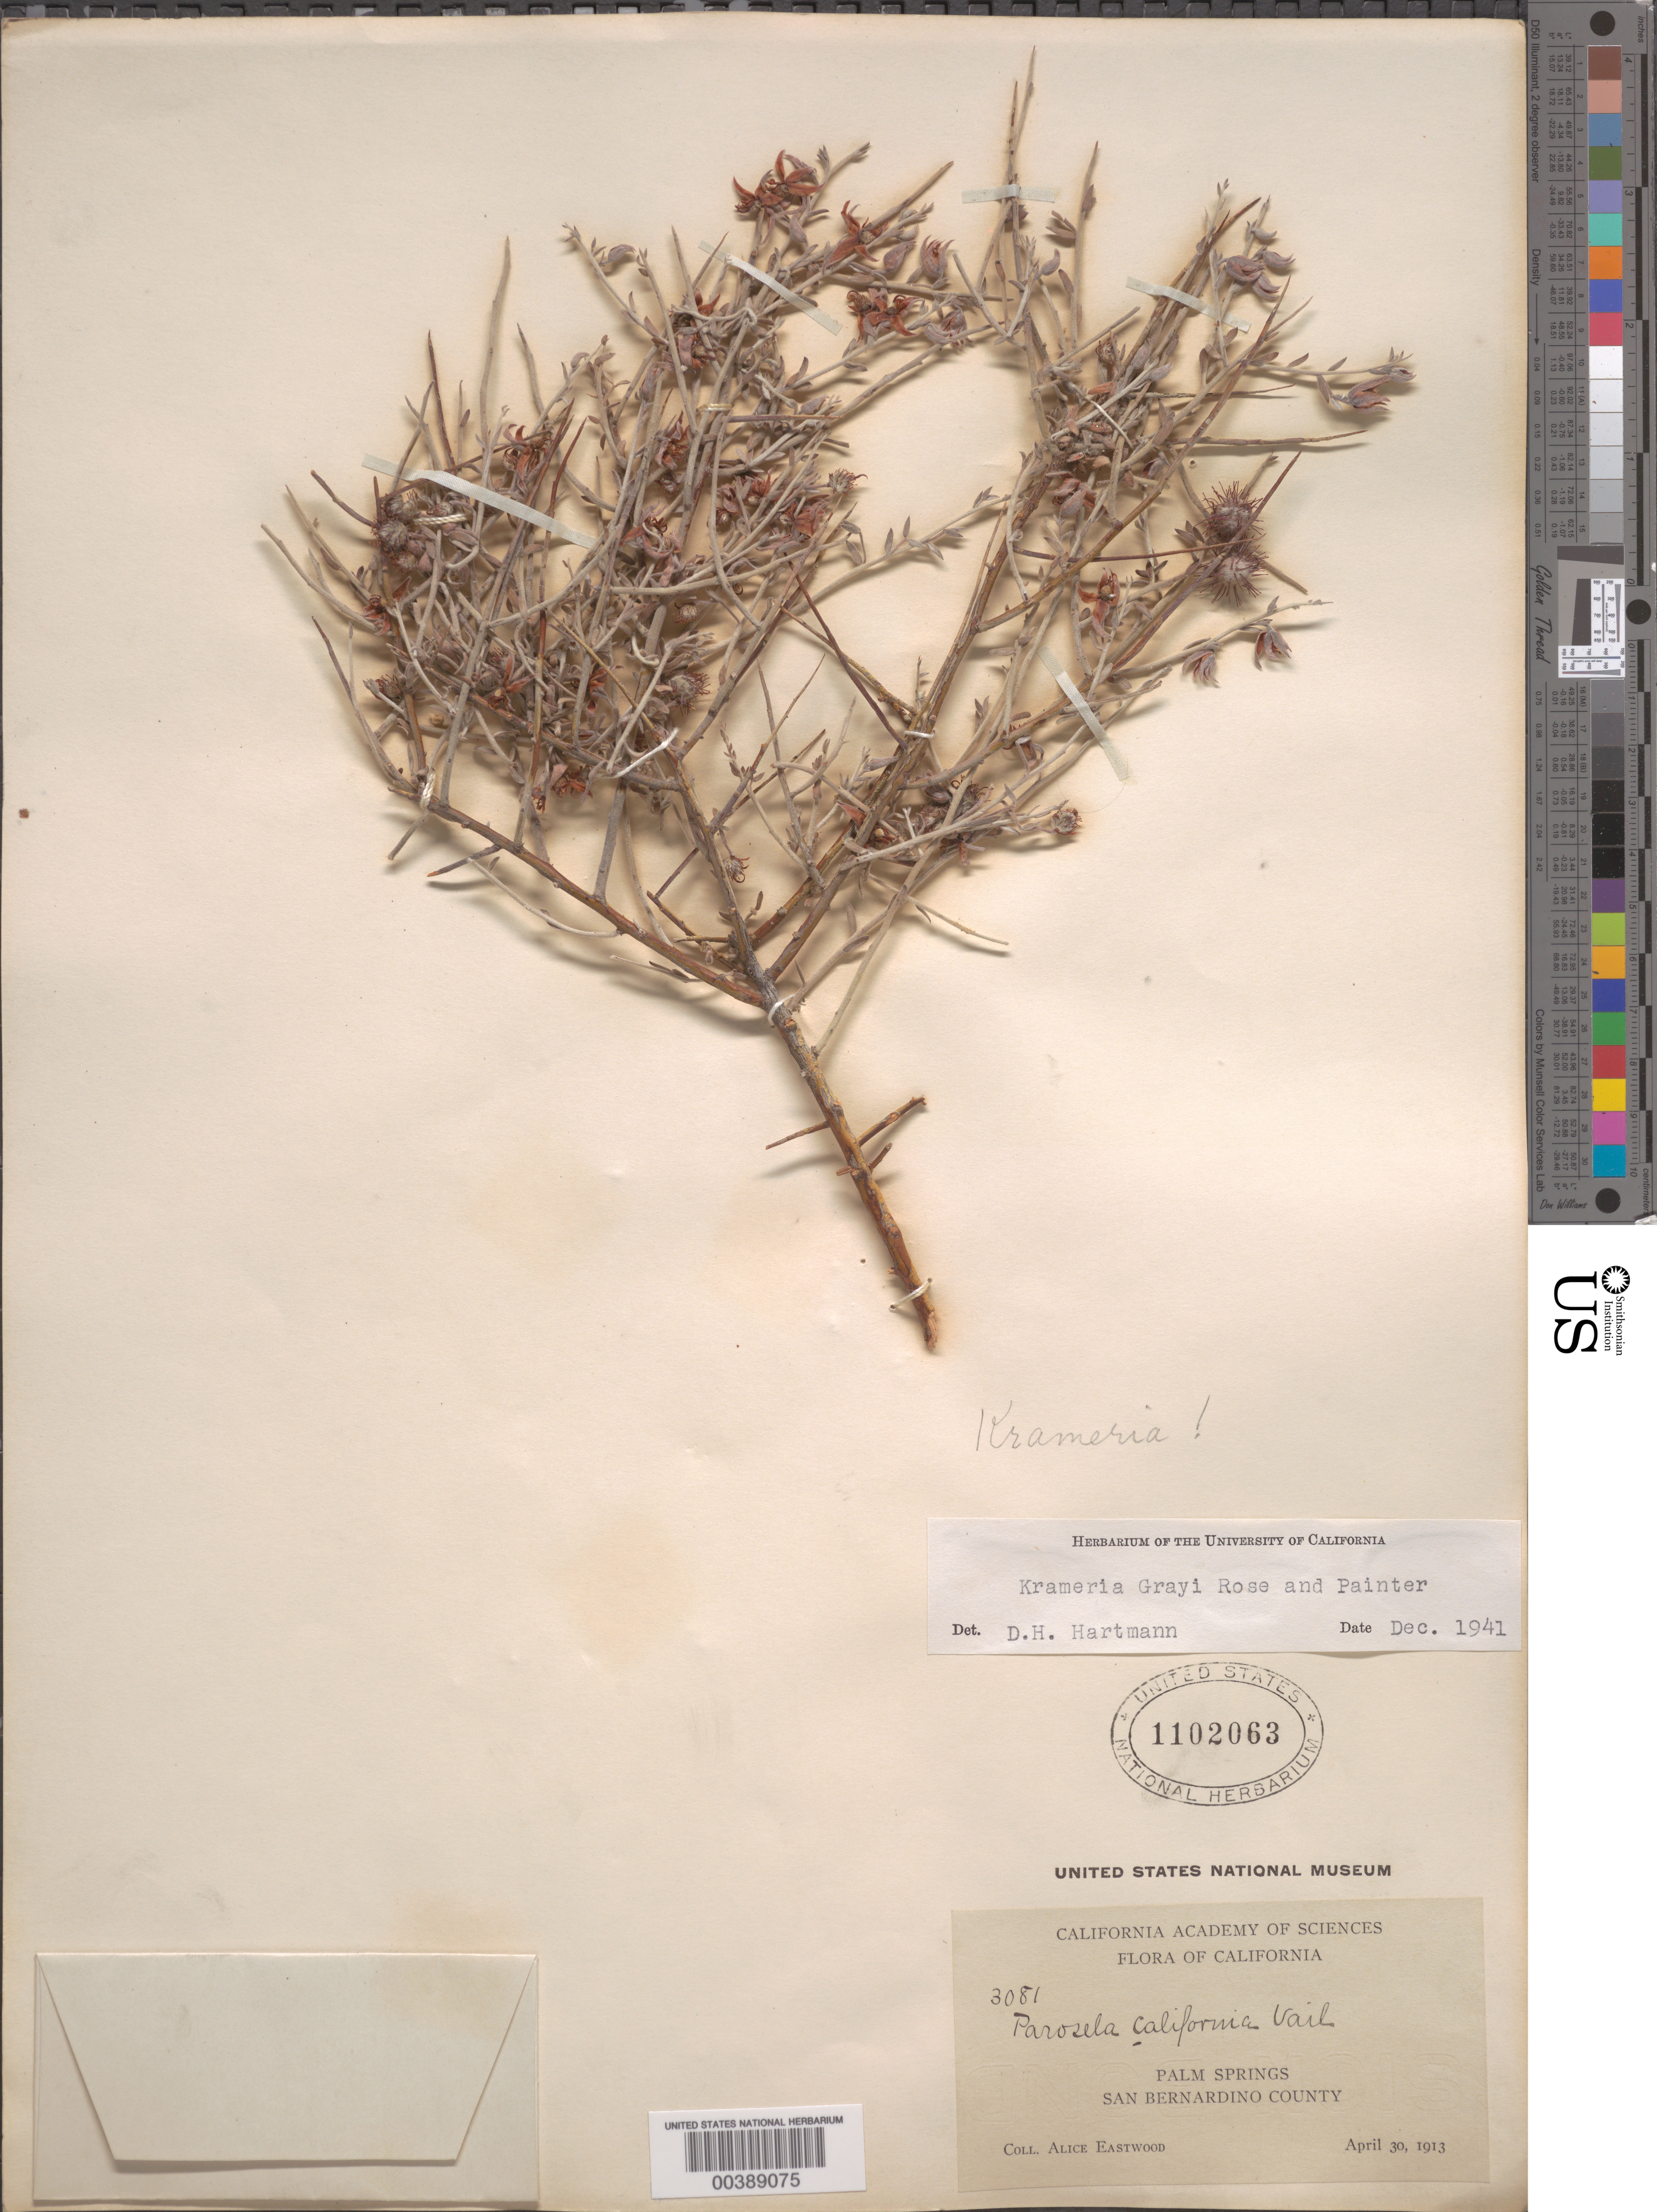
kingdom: Plantae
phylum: Tracheophyta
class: Magnoliopsida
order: Zygophyllales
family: Krameriaceae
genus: Krameria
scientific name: Krameria grayi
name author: Rose & J.H. Painter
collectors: A. Eastwood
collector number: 3081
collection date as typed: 30 Apr 1913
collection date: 1913-04-30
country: United States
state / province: California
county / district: Riverside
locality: Palm Springs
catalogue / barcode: US 1102063